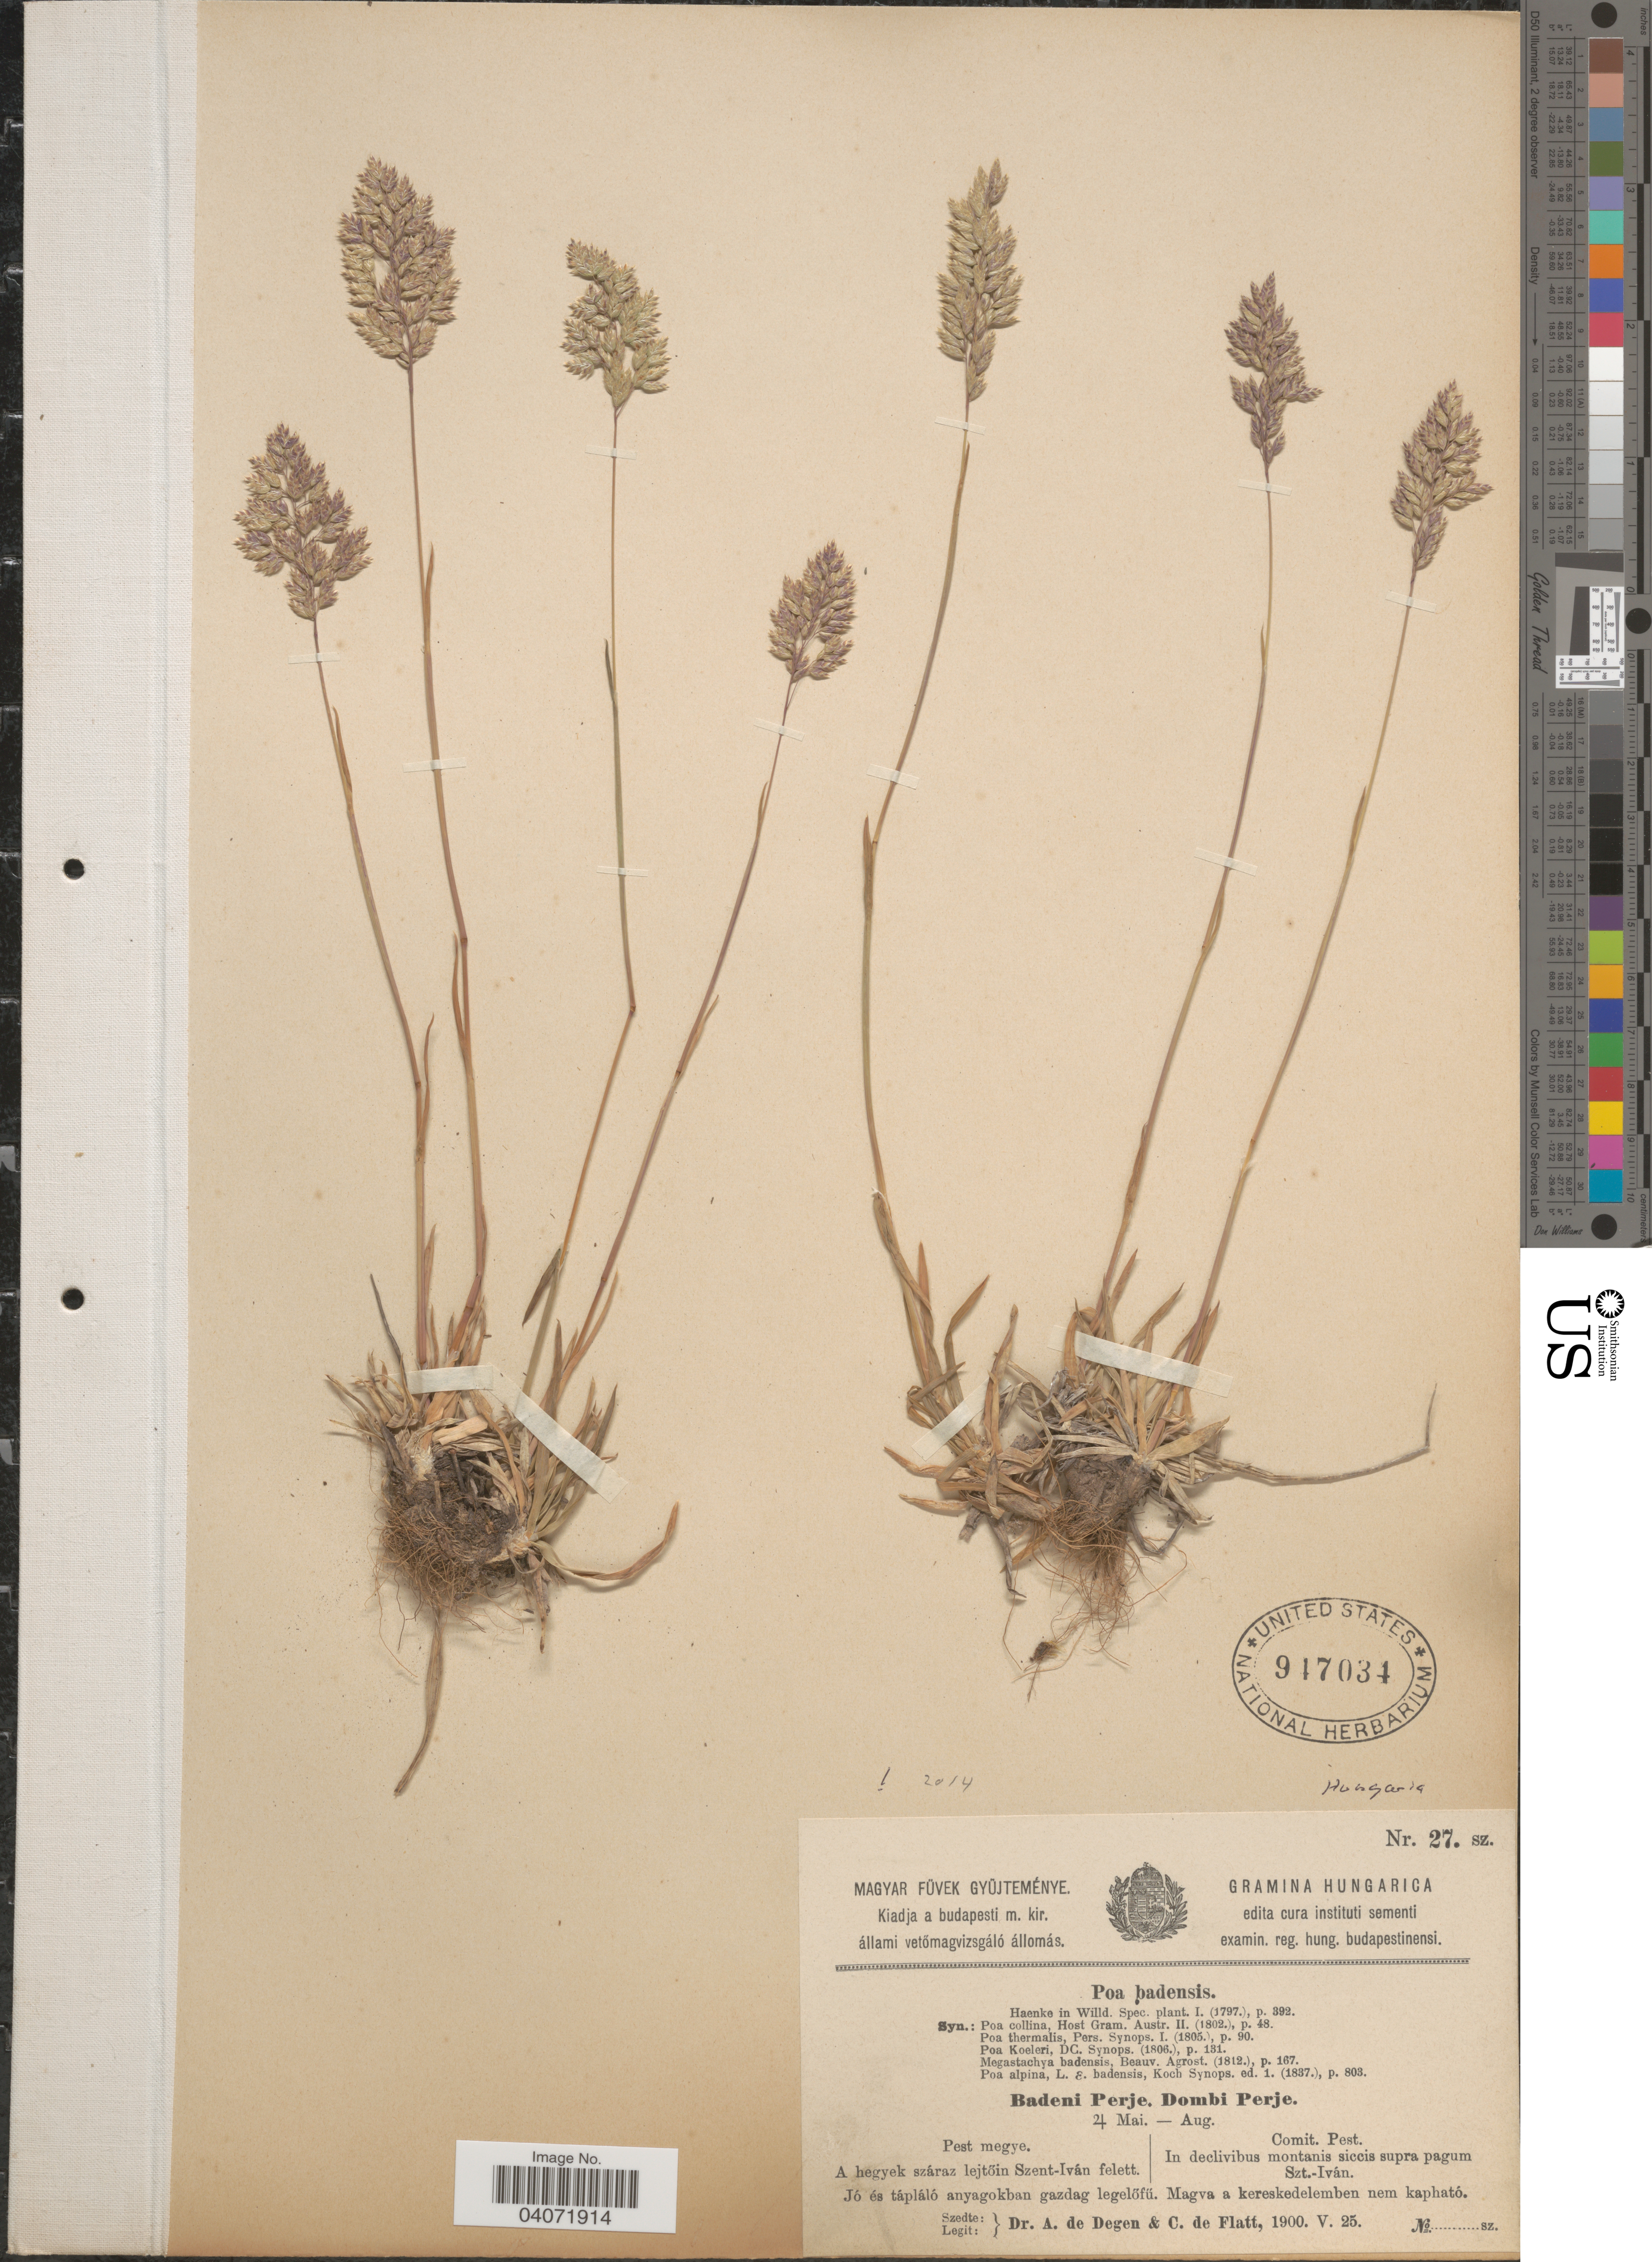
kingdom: Plantae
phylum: Tracheophyta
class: Liliopsida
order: Poales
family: Poaceae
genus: Poa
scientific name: Poa badensis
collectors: A. Degen & C. de Flatt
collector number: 27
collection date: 1900-05-25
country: Hungary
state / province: Pest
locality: Comit. Pest. In declivibus montanis siccis supra pagum Szt.-Iván. Magva a kereskedelemben nem kapható.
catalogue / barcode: US 947034